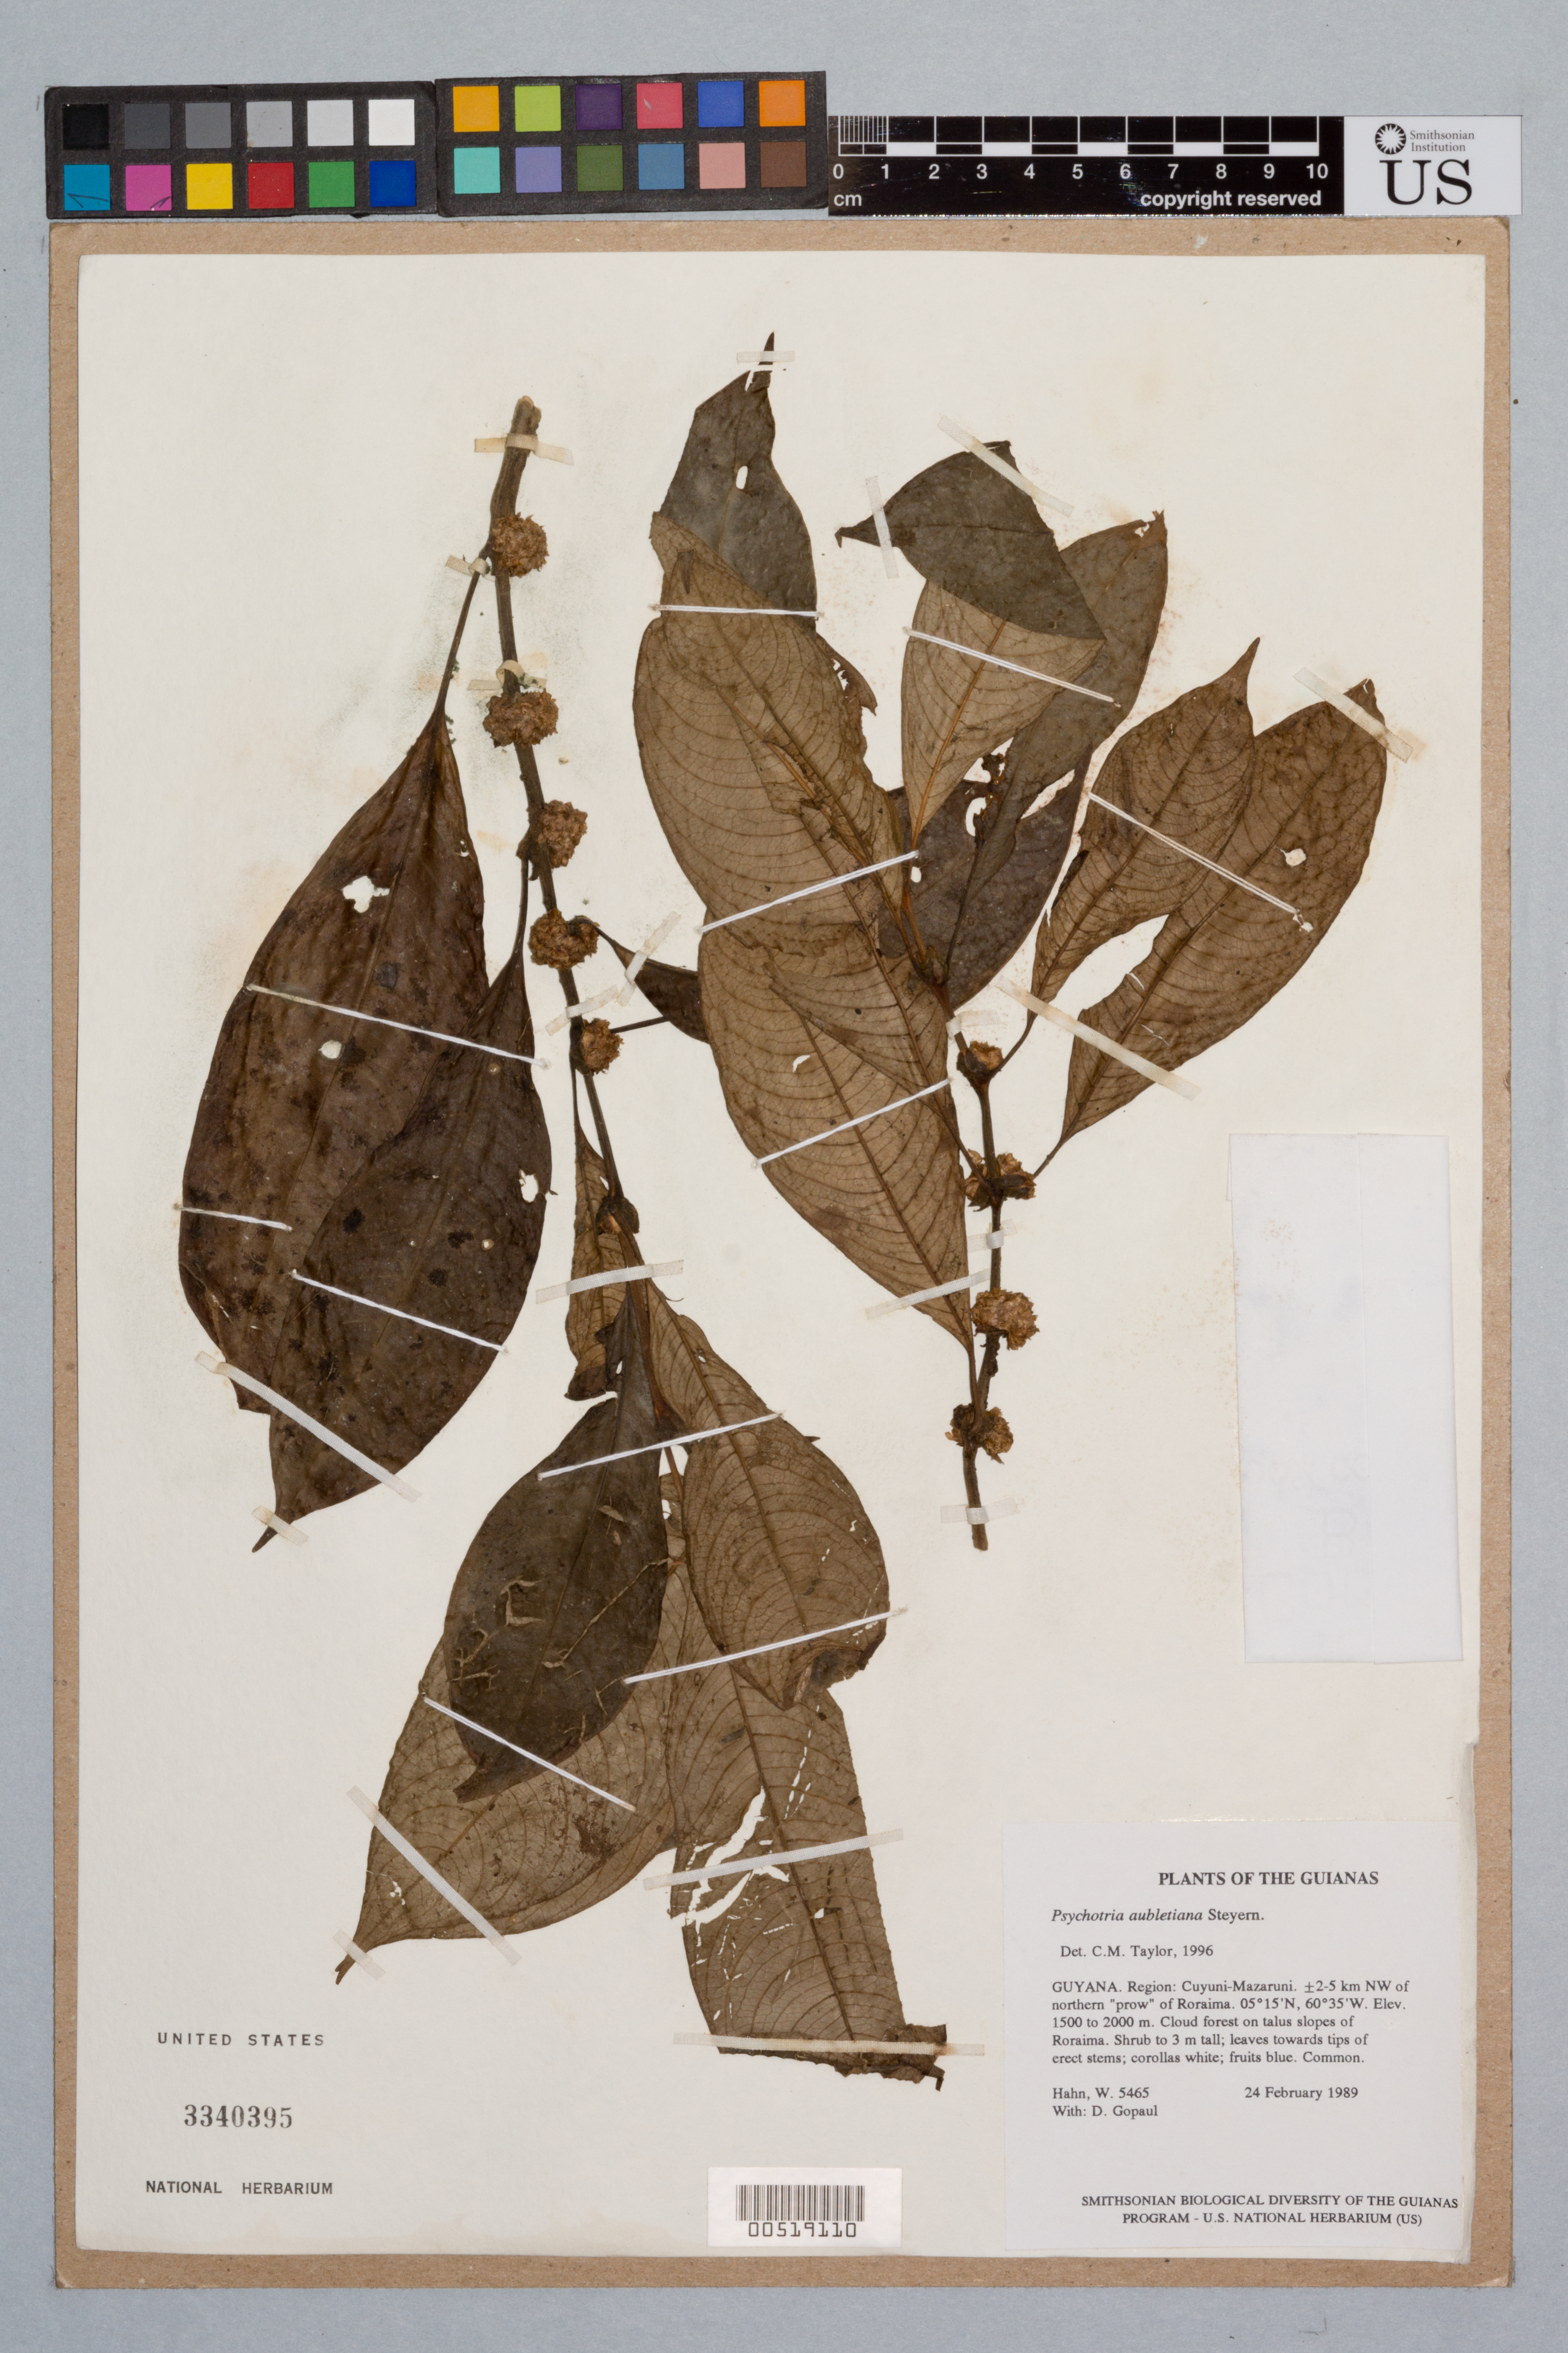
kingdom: Plantae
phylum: Tracheophyta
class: Magnoliopsida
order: Gentianales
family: Rubiaceae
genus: Palicourea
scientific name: Palicourea axillaris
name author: (Sw.) Borhidi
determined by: Kirkbride, J. H., Jr.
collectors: W. Hahn & D. Gopaul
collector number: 5465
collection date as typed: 24 February 1989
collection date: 1989-02-24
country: Guyana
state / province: Cuyuni-Mazaruni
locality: ±2-5 km NW of northern "prow" of Roraima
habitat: Cloud forest on talus slopes of Roraima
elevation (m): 1500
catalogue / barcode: US 3340395